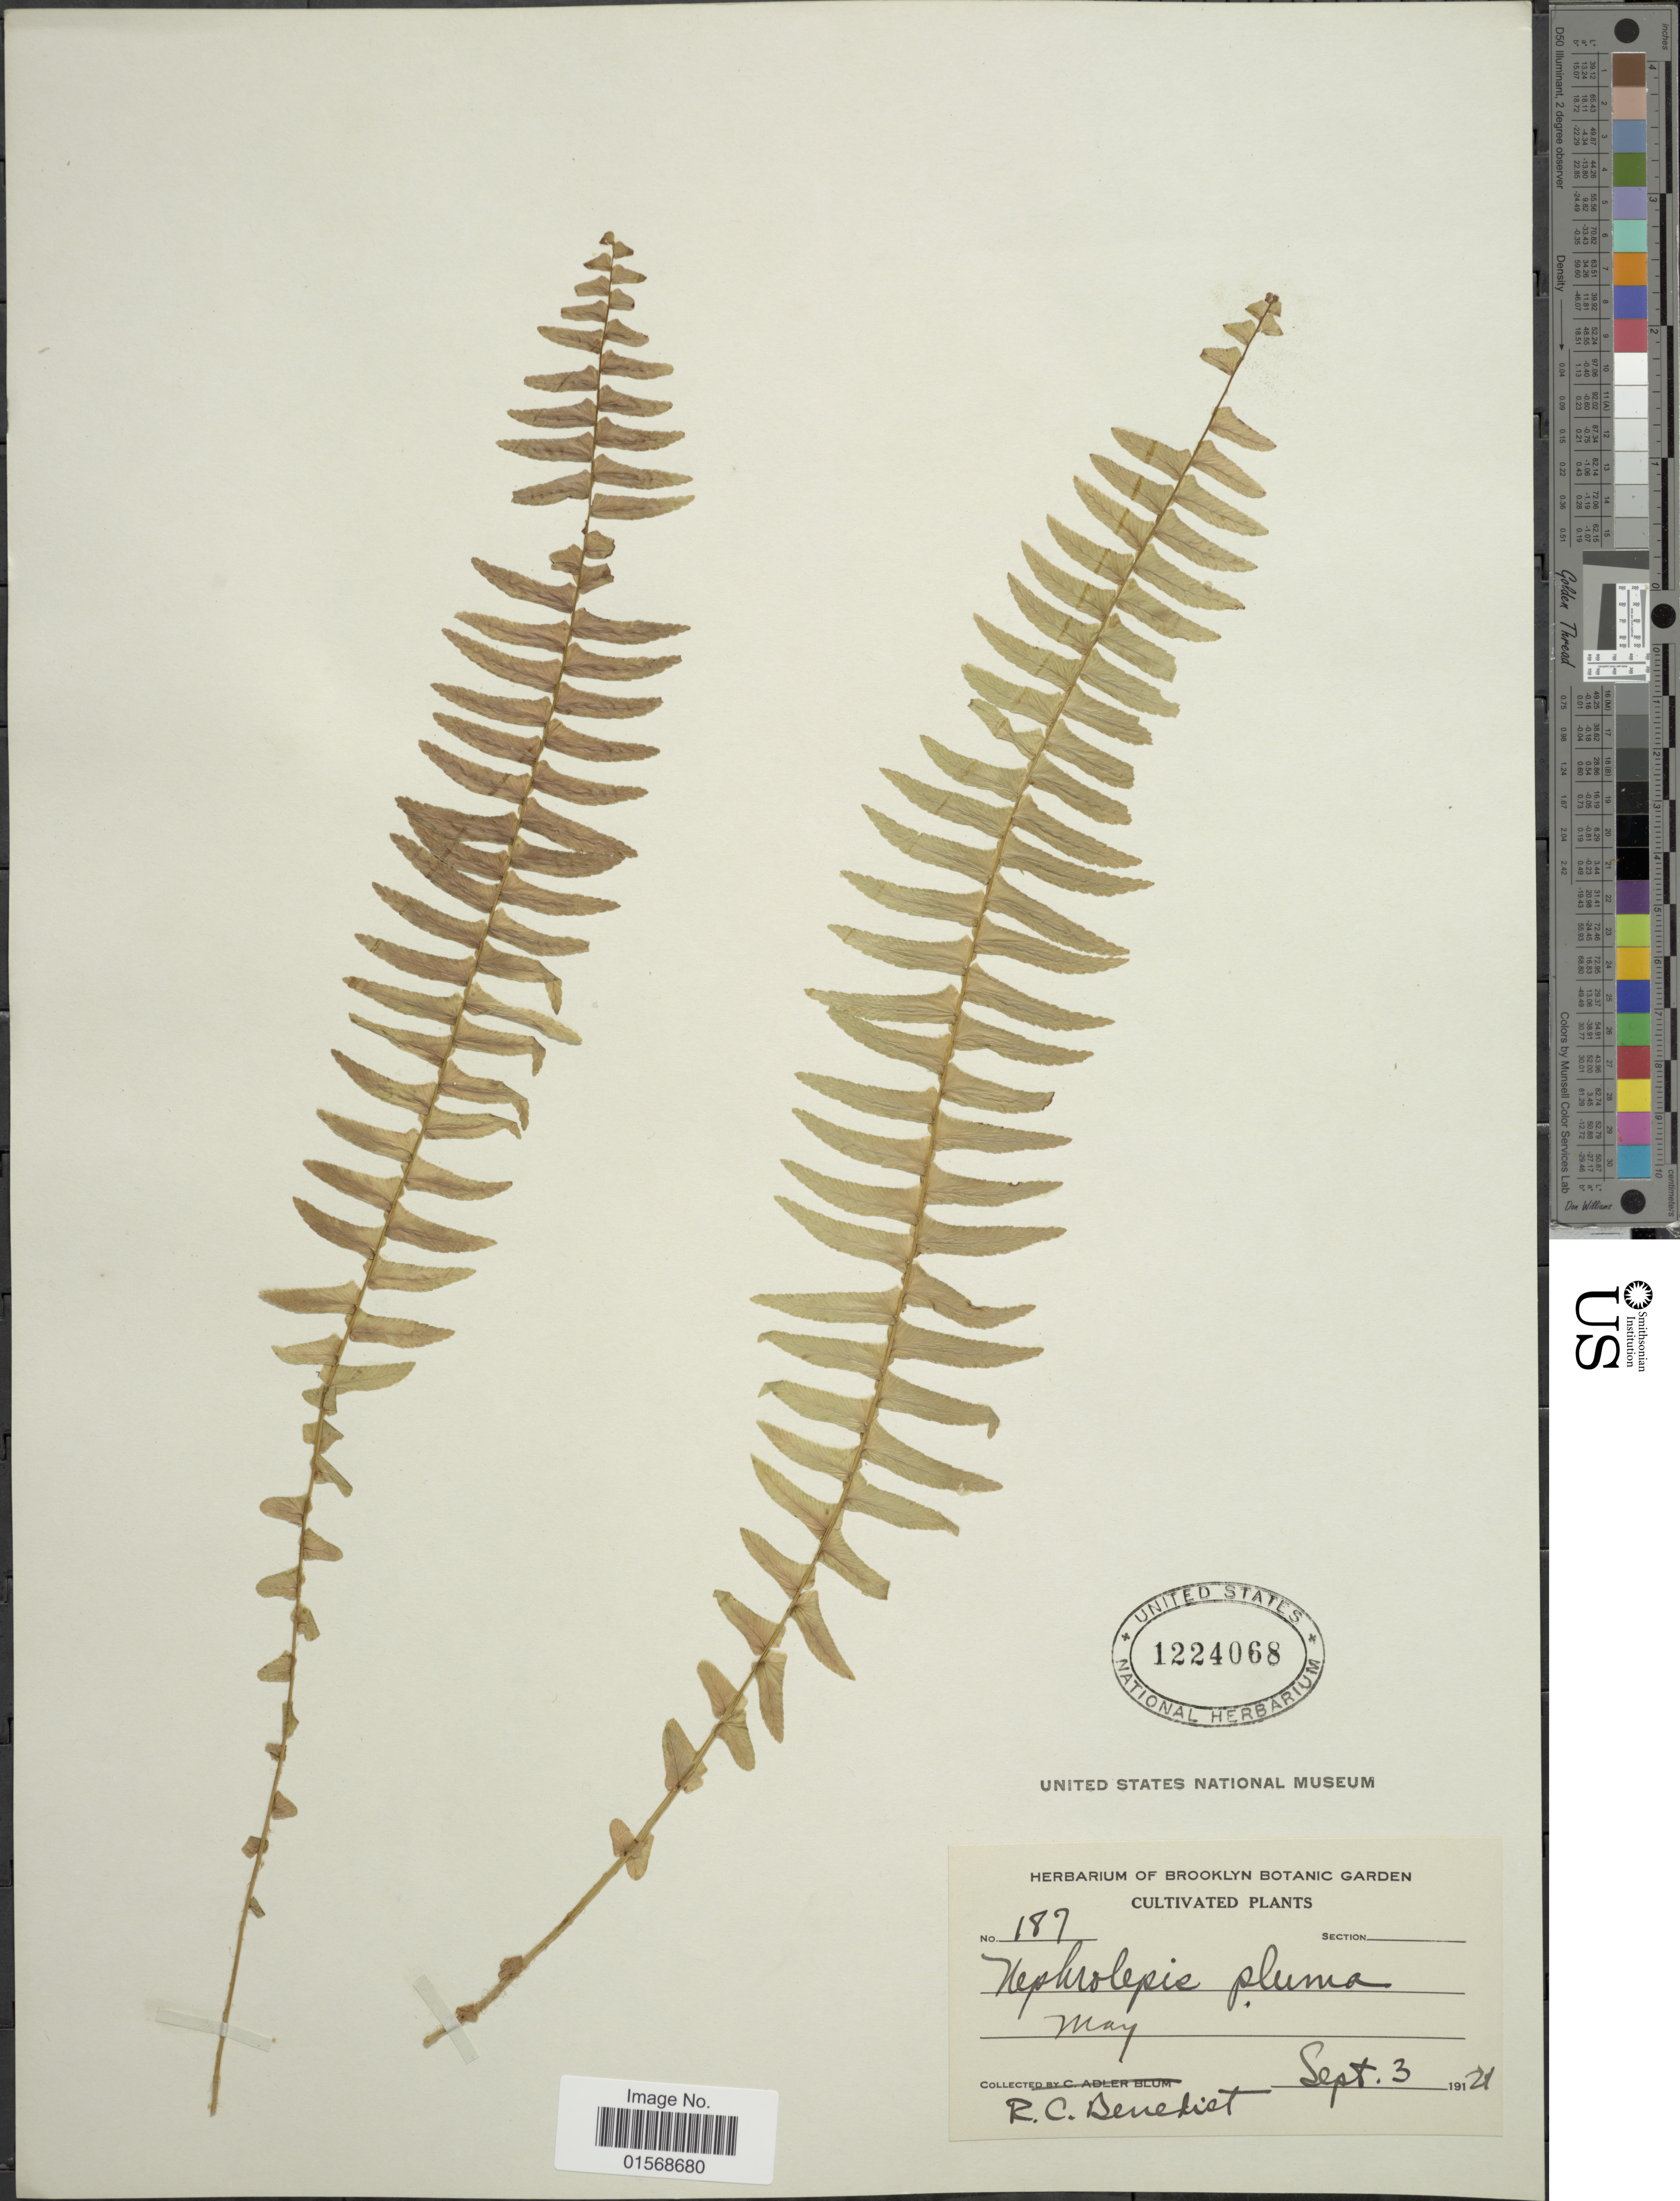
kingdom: Plantae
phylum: Tracheophyta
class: Polypodiopsida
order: Polypodiales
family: Nephrolepidaceae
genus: Nephrolepis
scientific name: Nephrolepis 'Pluma'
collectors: R. C. Benedict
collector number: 187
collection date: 1921-09-03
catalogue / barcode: US 1224068